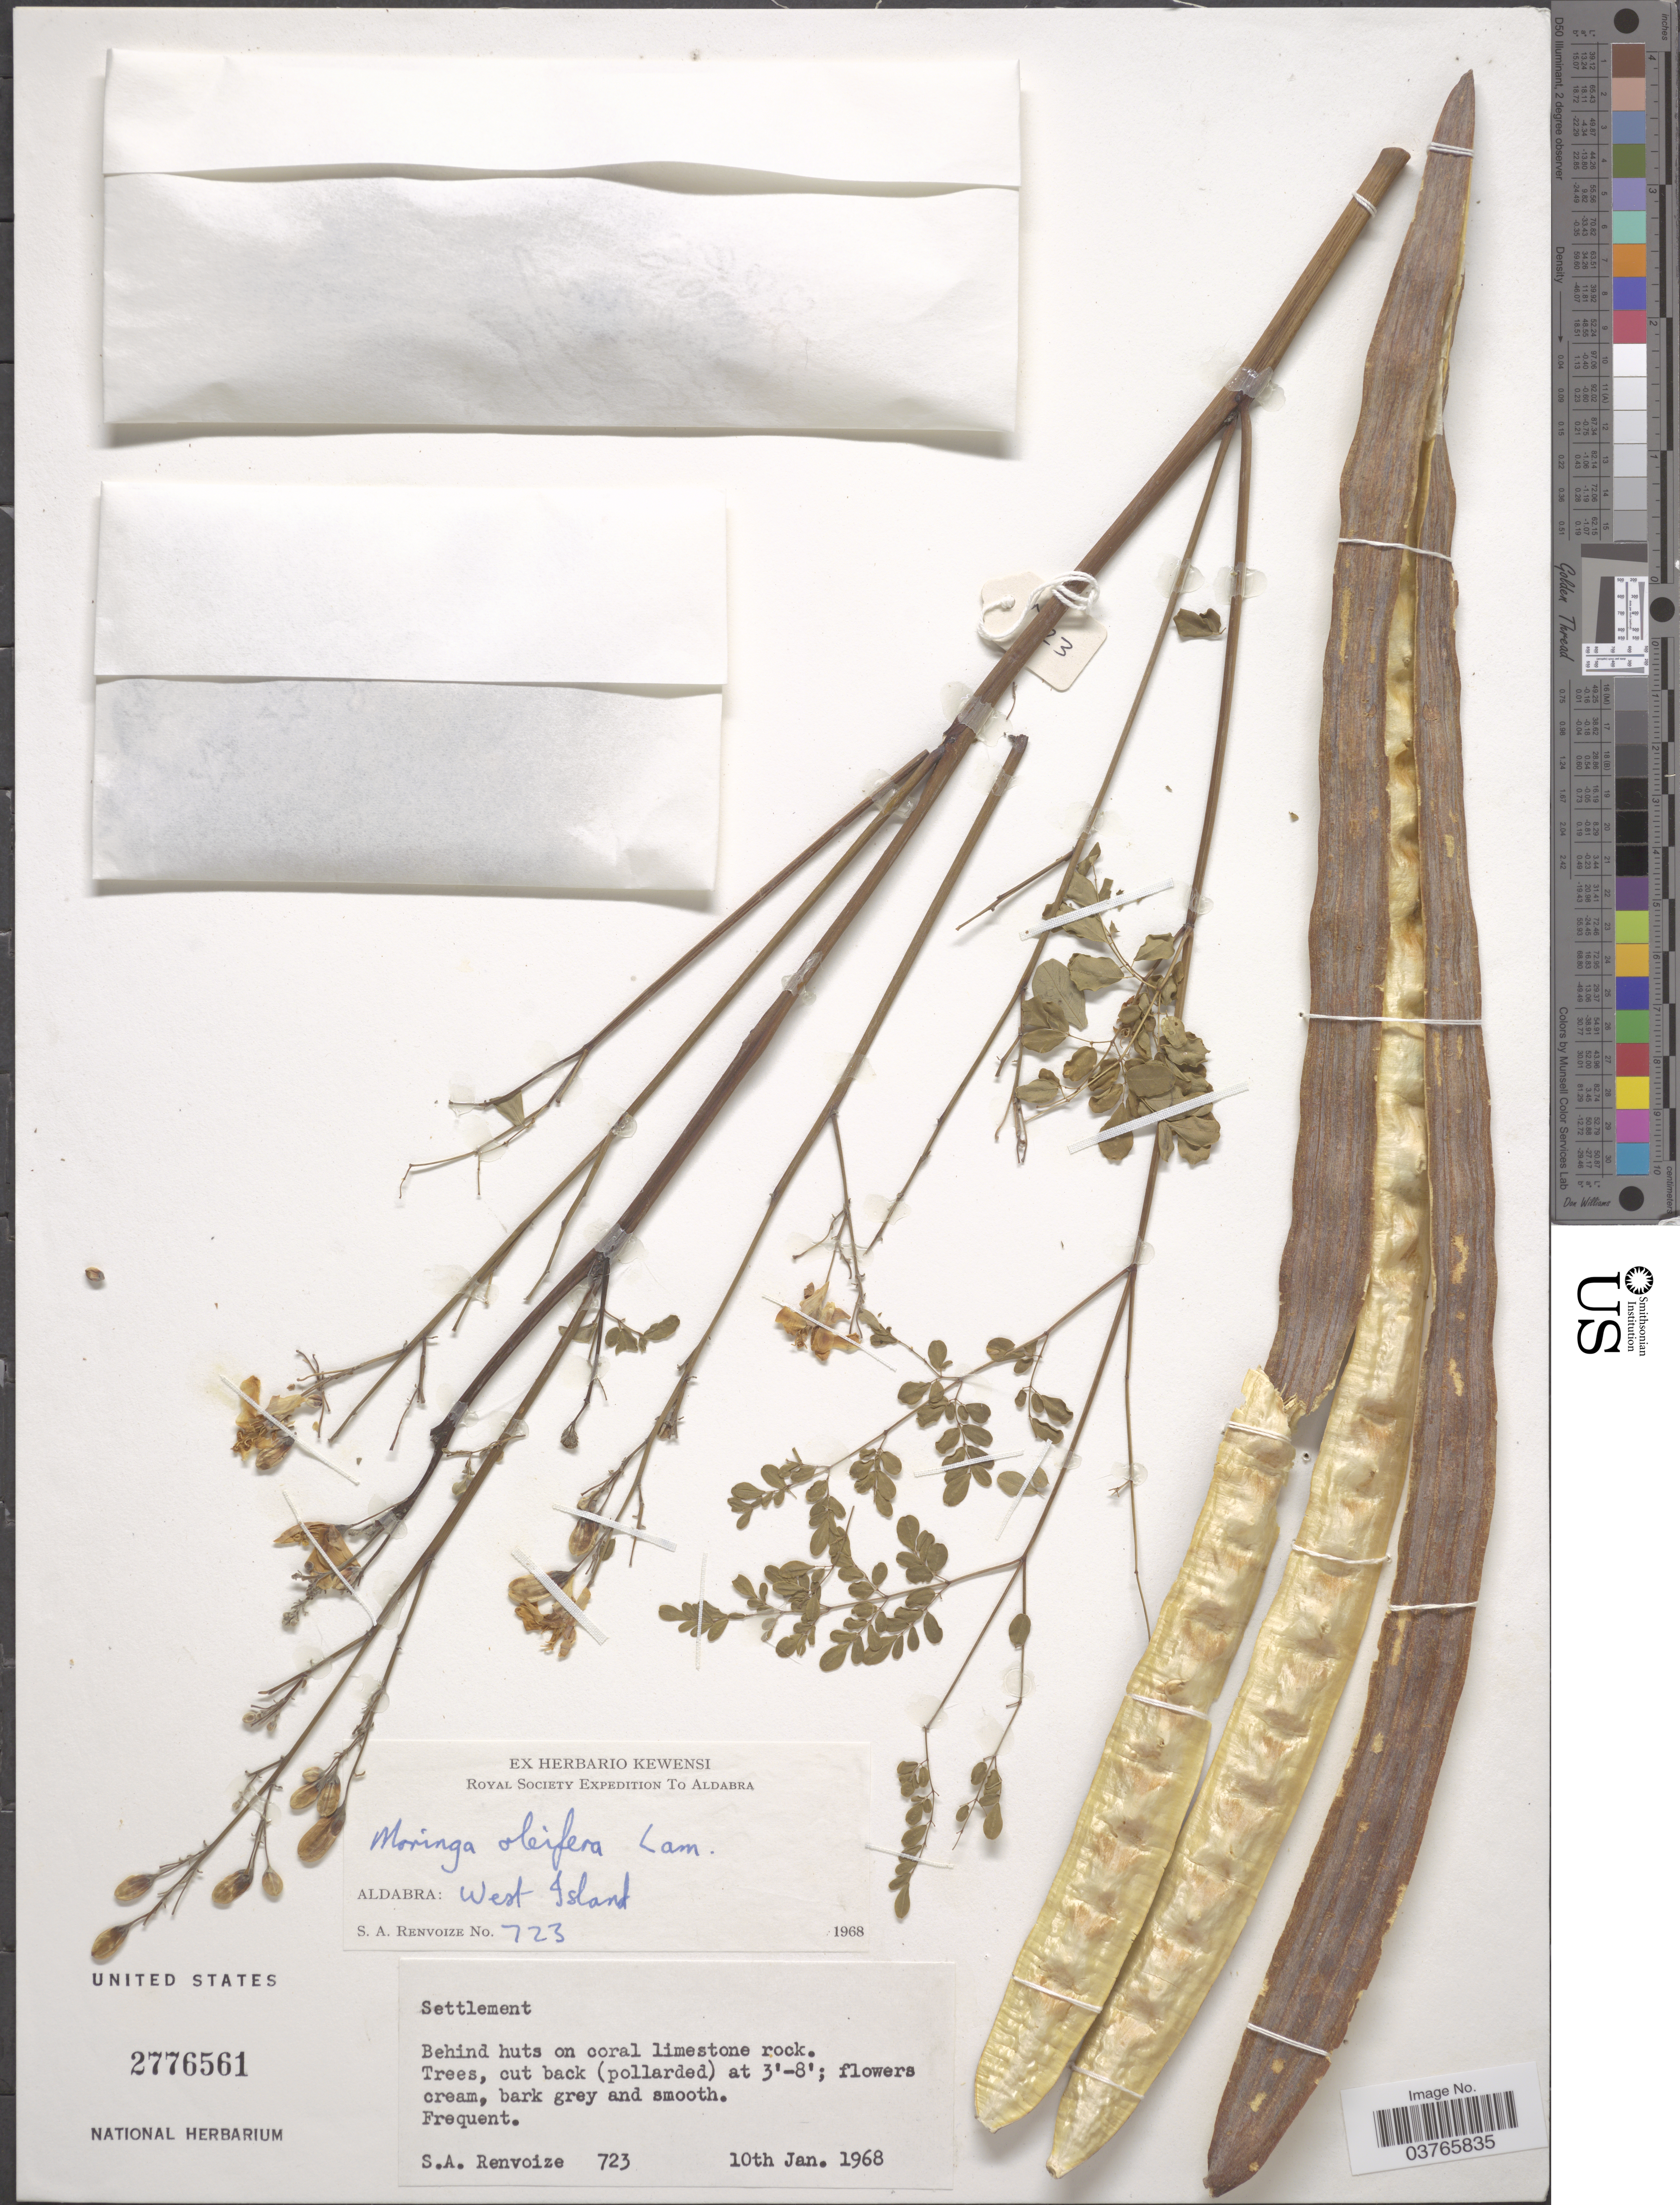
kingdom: Plantae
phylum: Tracheophyta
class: Magnoliopsida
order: Brassicales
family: Moringaceae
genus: Moringa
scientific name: Moringa oleifera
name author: Lam.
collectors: S. A. Renvoize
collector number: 723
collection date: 1968-01-10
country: Seychelles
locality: Aldabra: West Island.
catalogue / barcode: US 2776561